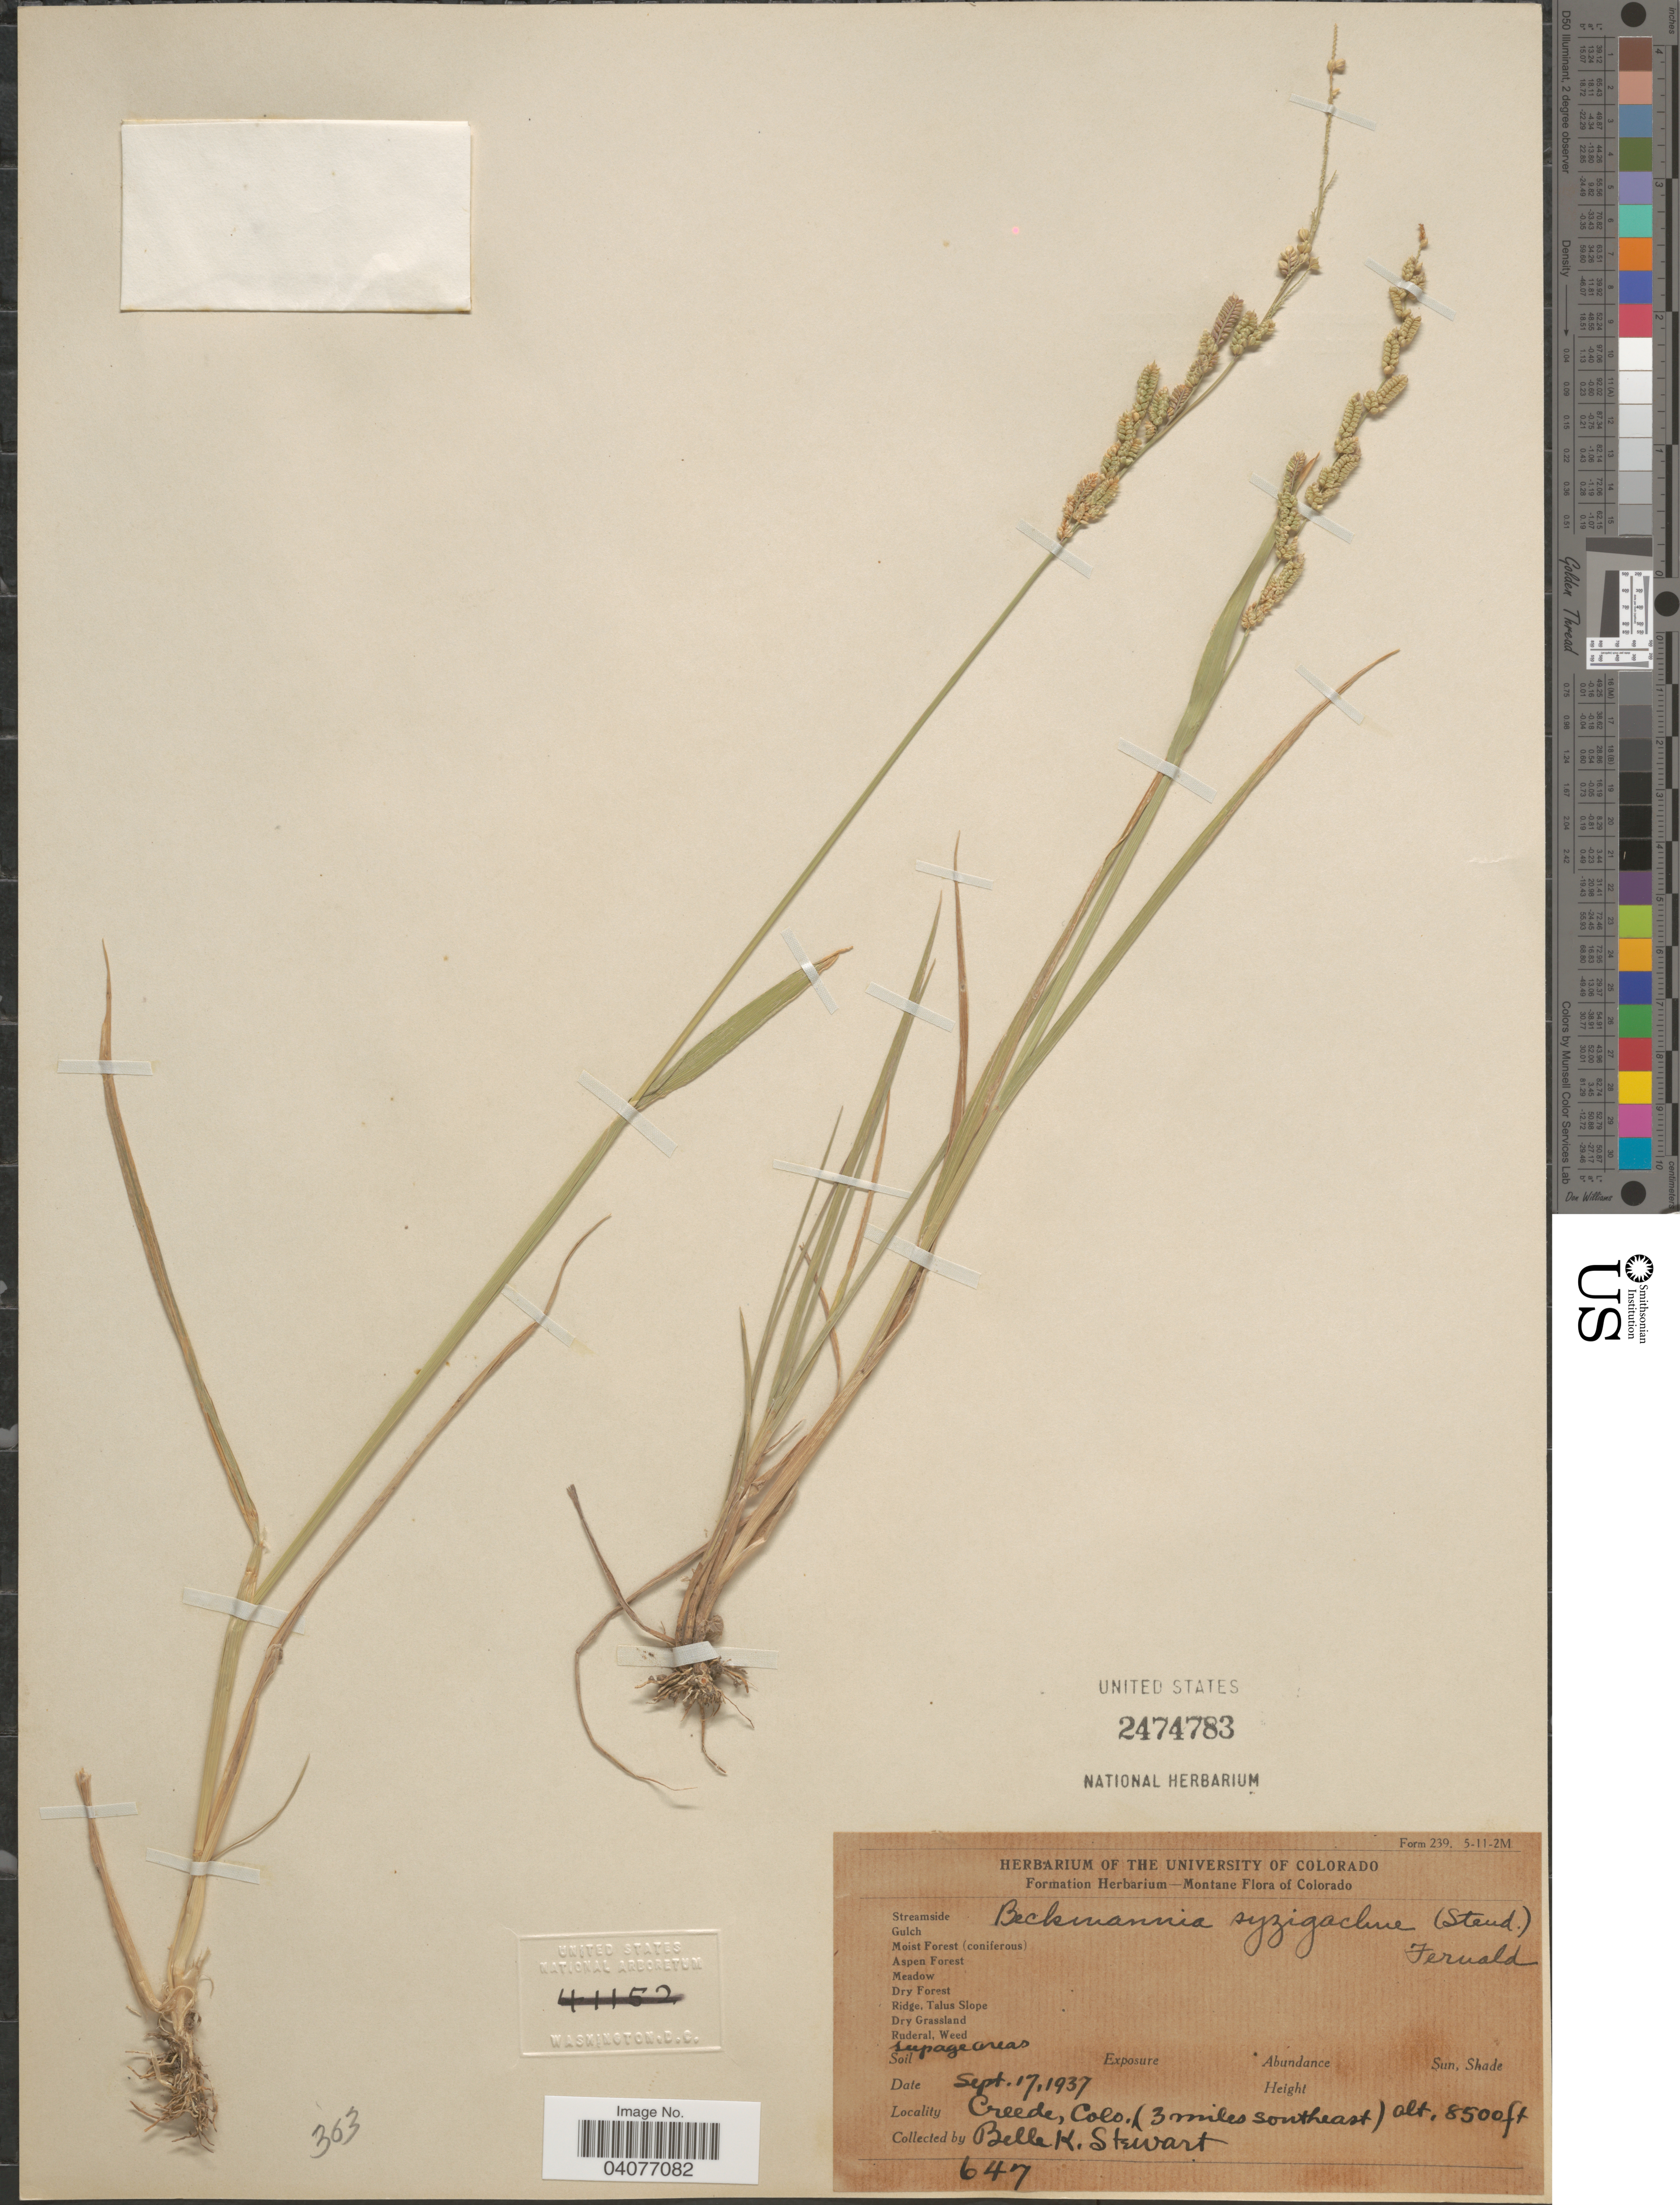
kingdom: Plantae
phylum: Tracheophyta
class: Liliopsida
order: Poales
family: Poaceae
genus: Beckmannia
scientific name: Beckmannia syzigachne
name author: (Steud.) Fernald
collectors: B. Stewart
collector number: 647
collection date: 1937-09-17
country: United States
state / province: Colorado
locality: Creede, (3 miles southeast).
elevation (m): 2591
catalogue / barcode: US 2474783